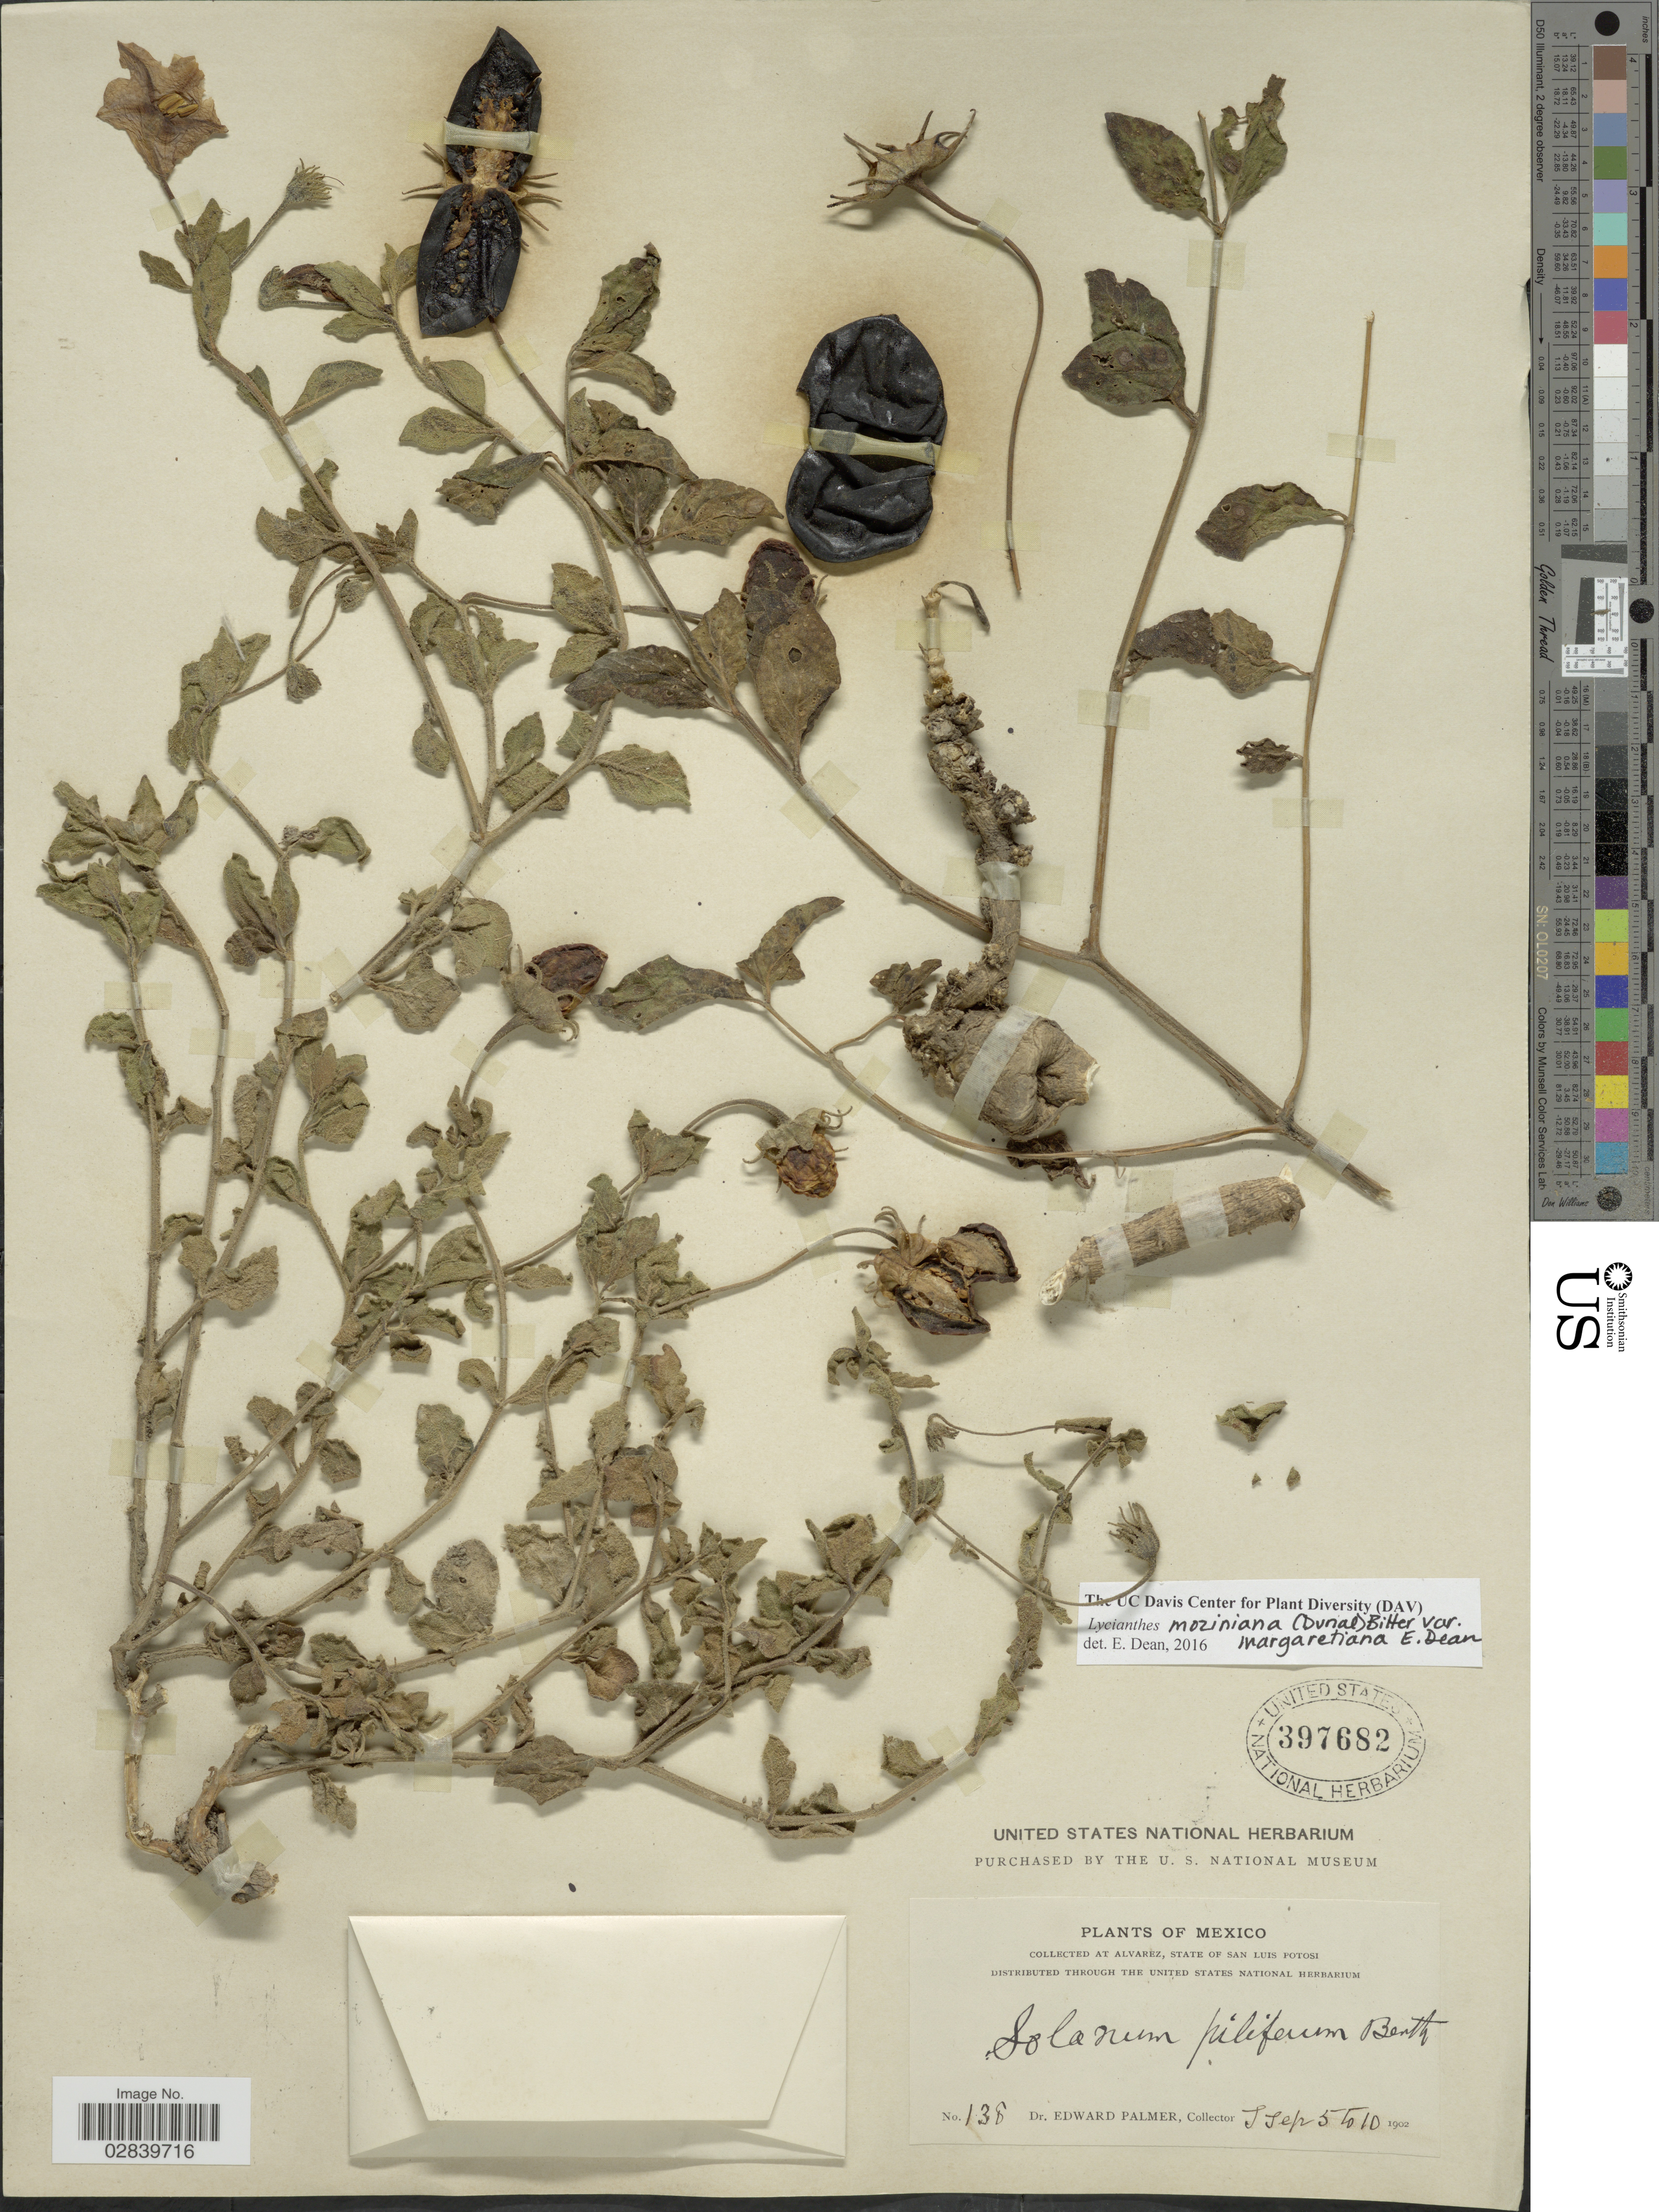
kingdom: Plantae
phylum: Tracheophyta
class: Magnoliopsida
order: Solanales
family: Solanaceae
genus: Lycianthes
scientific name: Lycianthes moziniana var. oaxacana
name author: E. Dean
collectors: E. Palmer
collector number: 138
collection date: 1902-09-05/1902-09-10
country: Mexico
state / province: San Luis Potosí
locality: Alvarez.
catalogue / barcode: US 397682